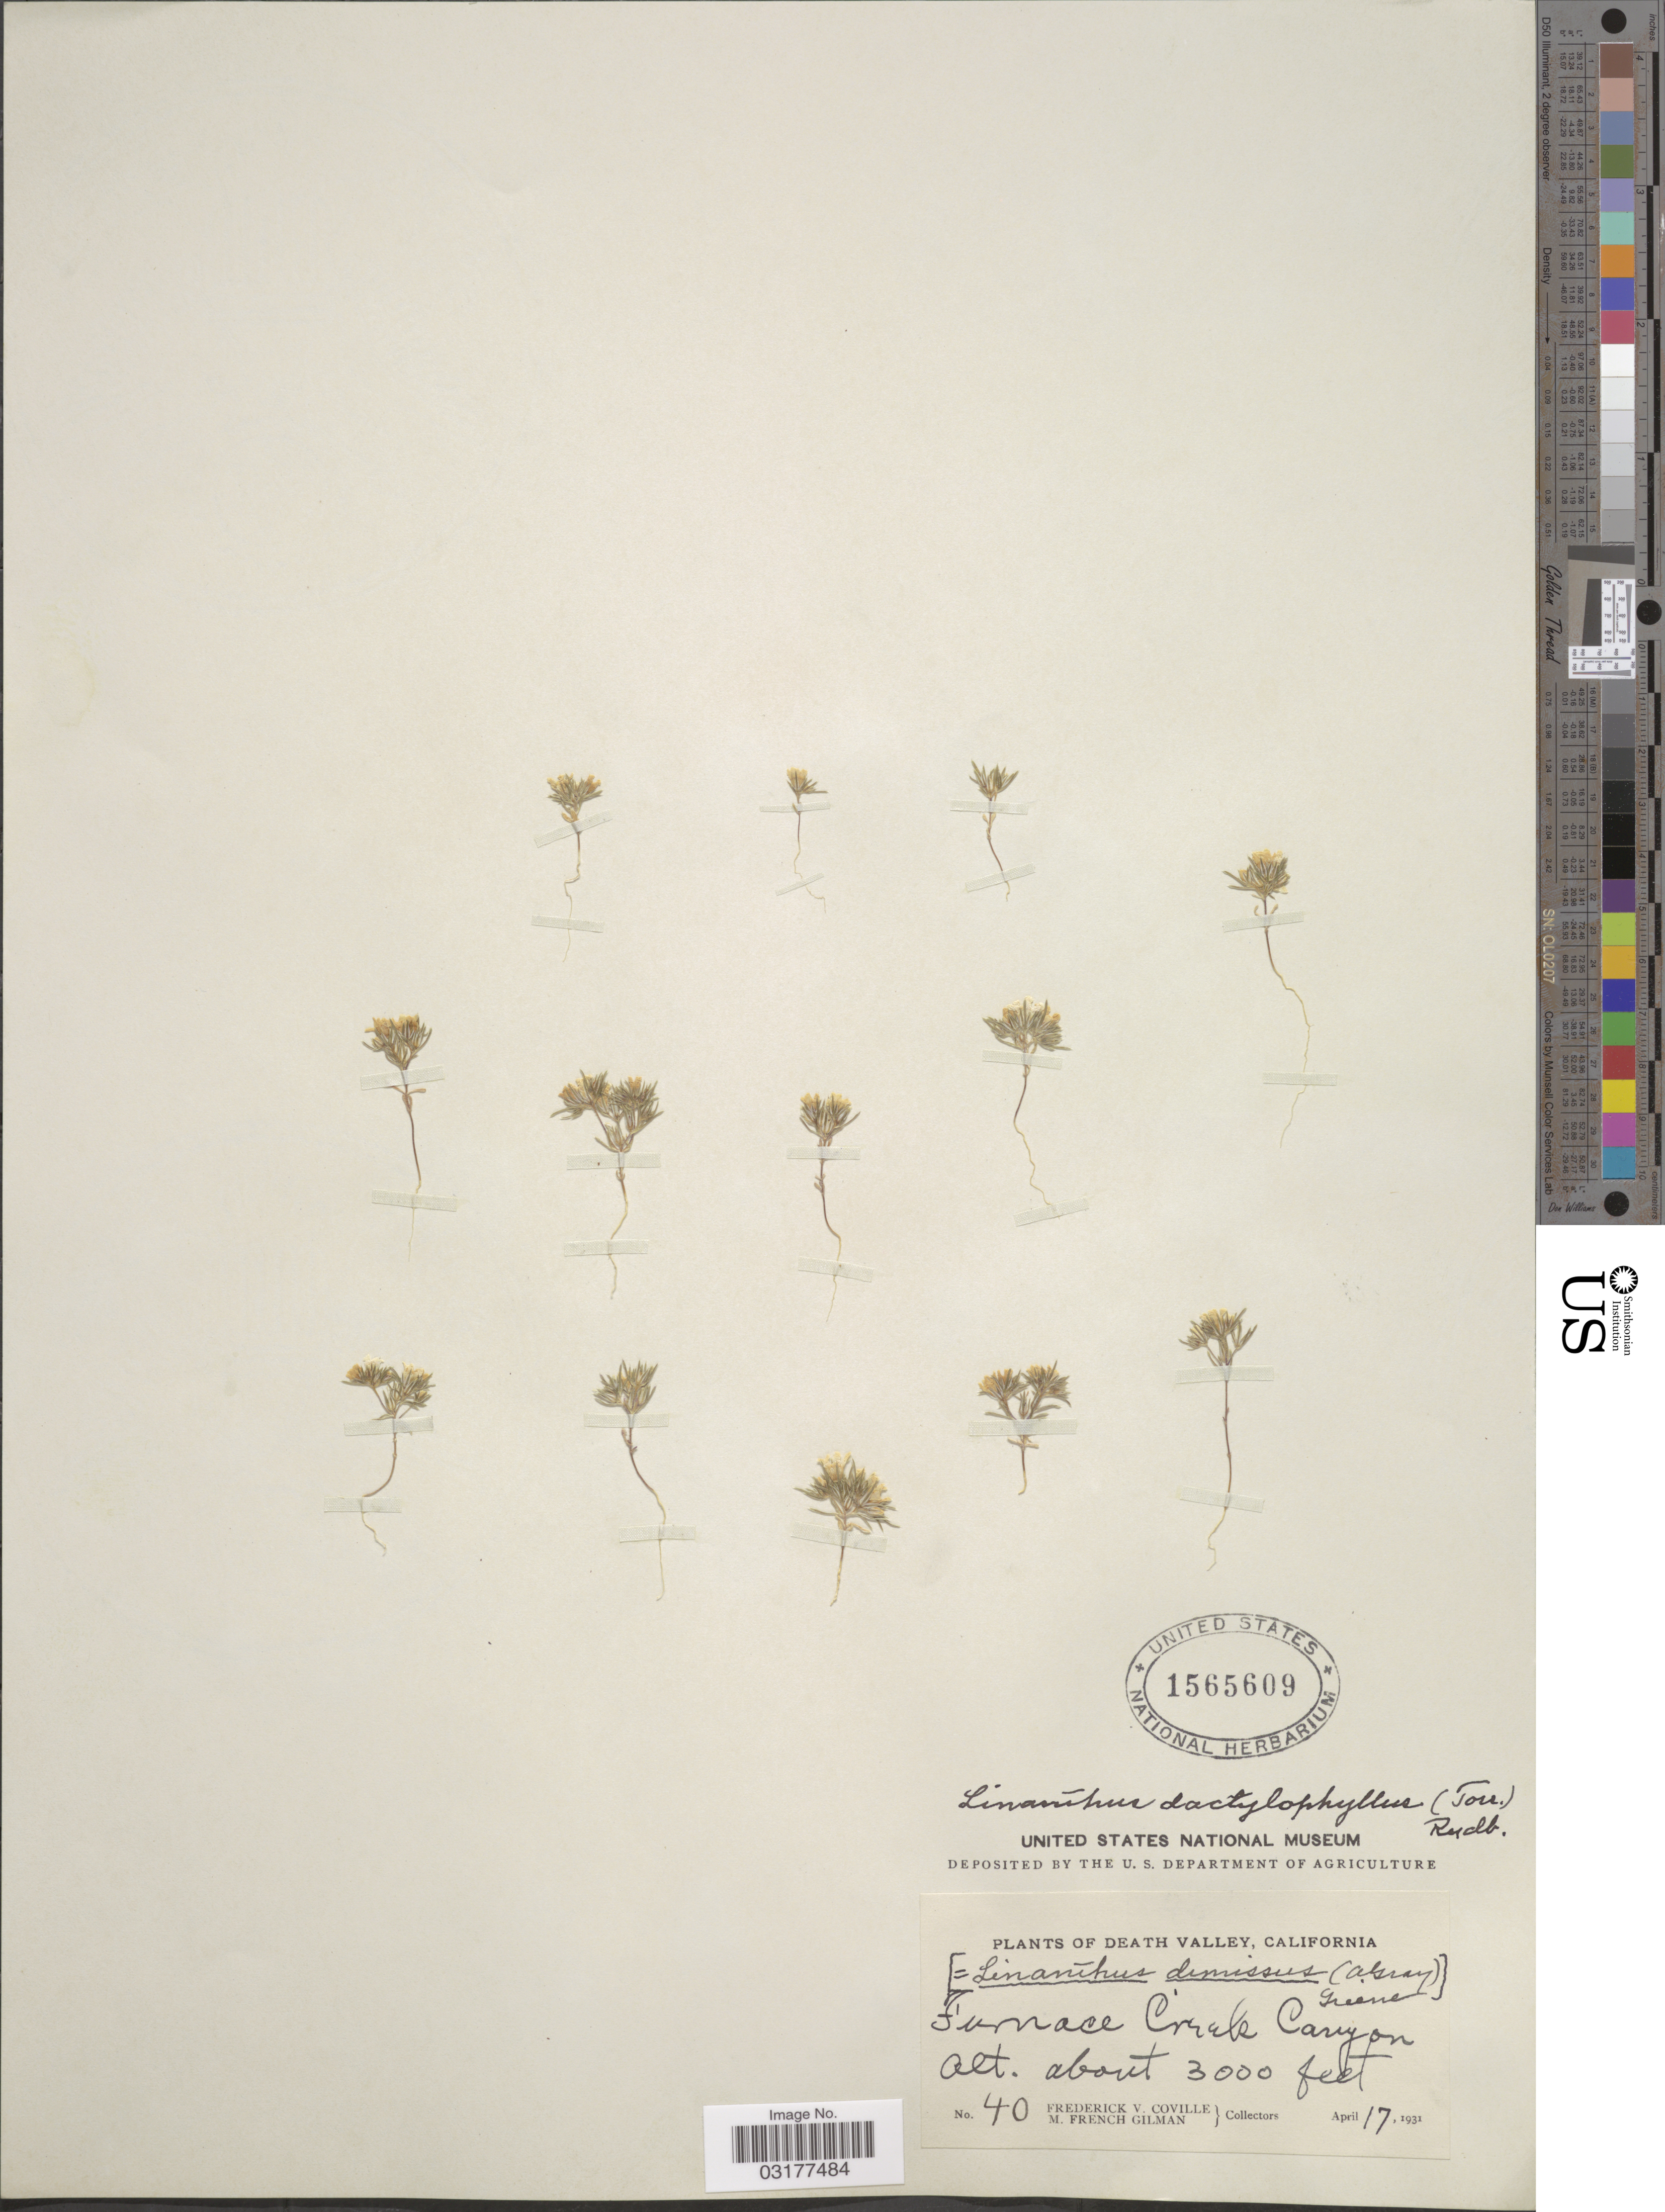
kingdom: Plantae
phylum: Tracheophyta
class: Magnoliopsida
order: Ericales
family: Polemoniaceae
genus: Linanthus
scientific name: Linanthus demissus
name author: (A. Gray) Greene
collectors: F. V. Coville & M. F. Gilman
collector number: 40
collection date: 1931-04-17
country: United States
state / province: California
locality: Death Valley. Furnace Creek Canyon.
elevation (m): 914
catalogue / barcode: US 1565609